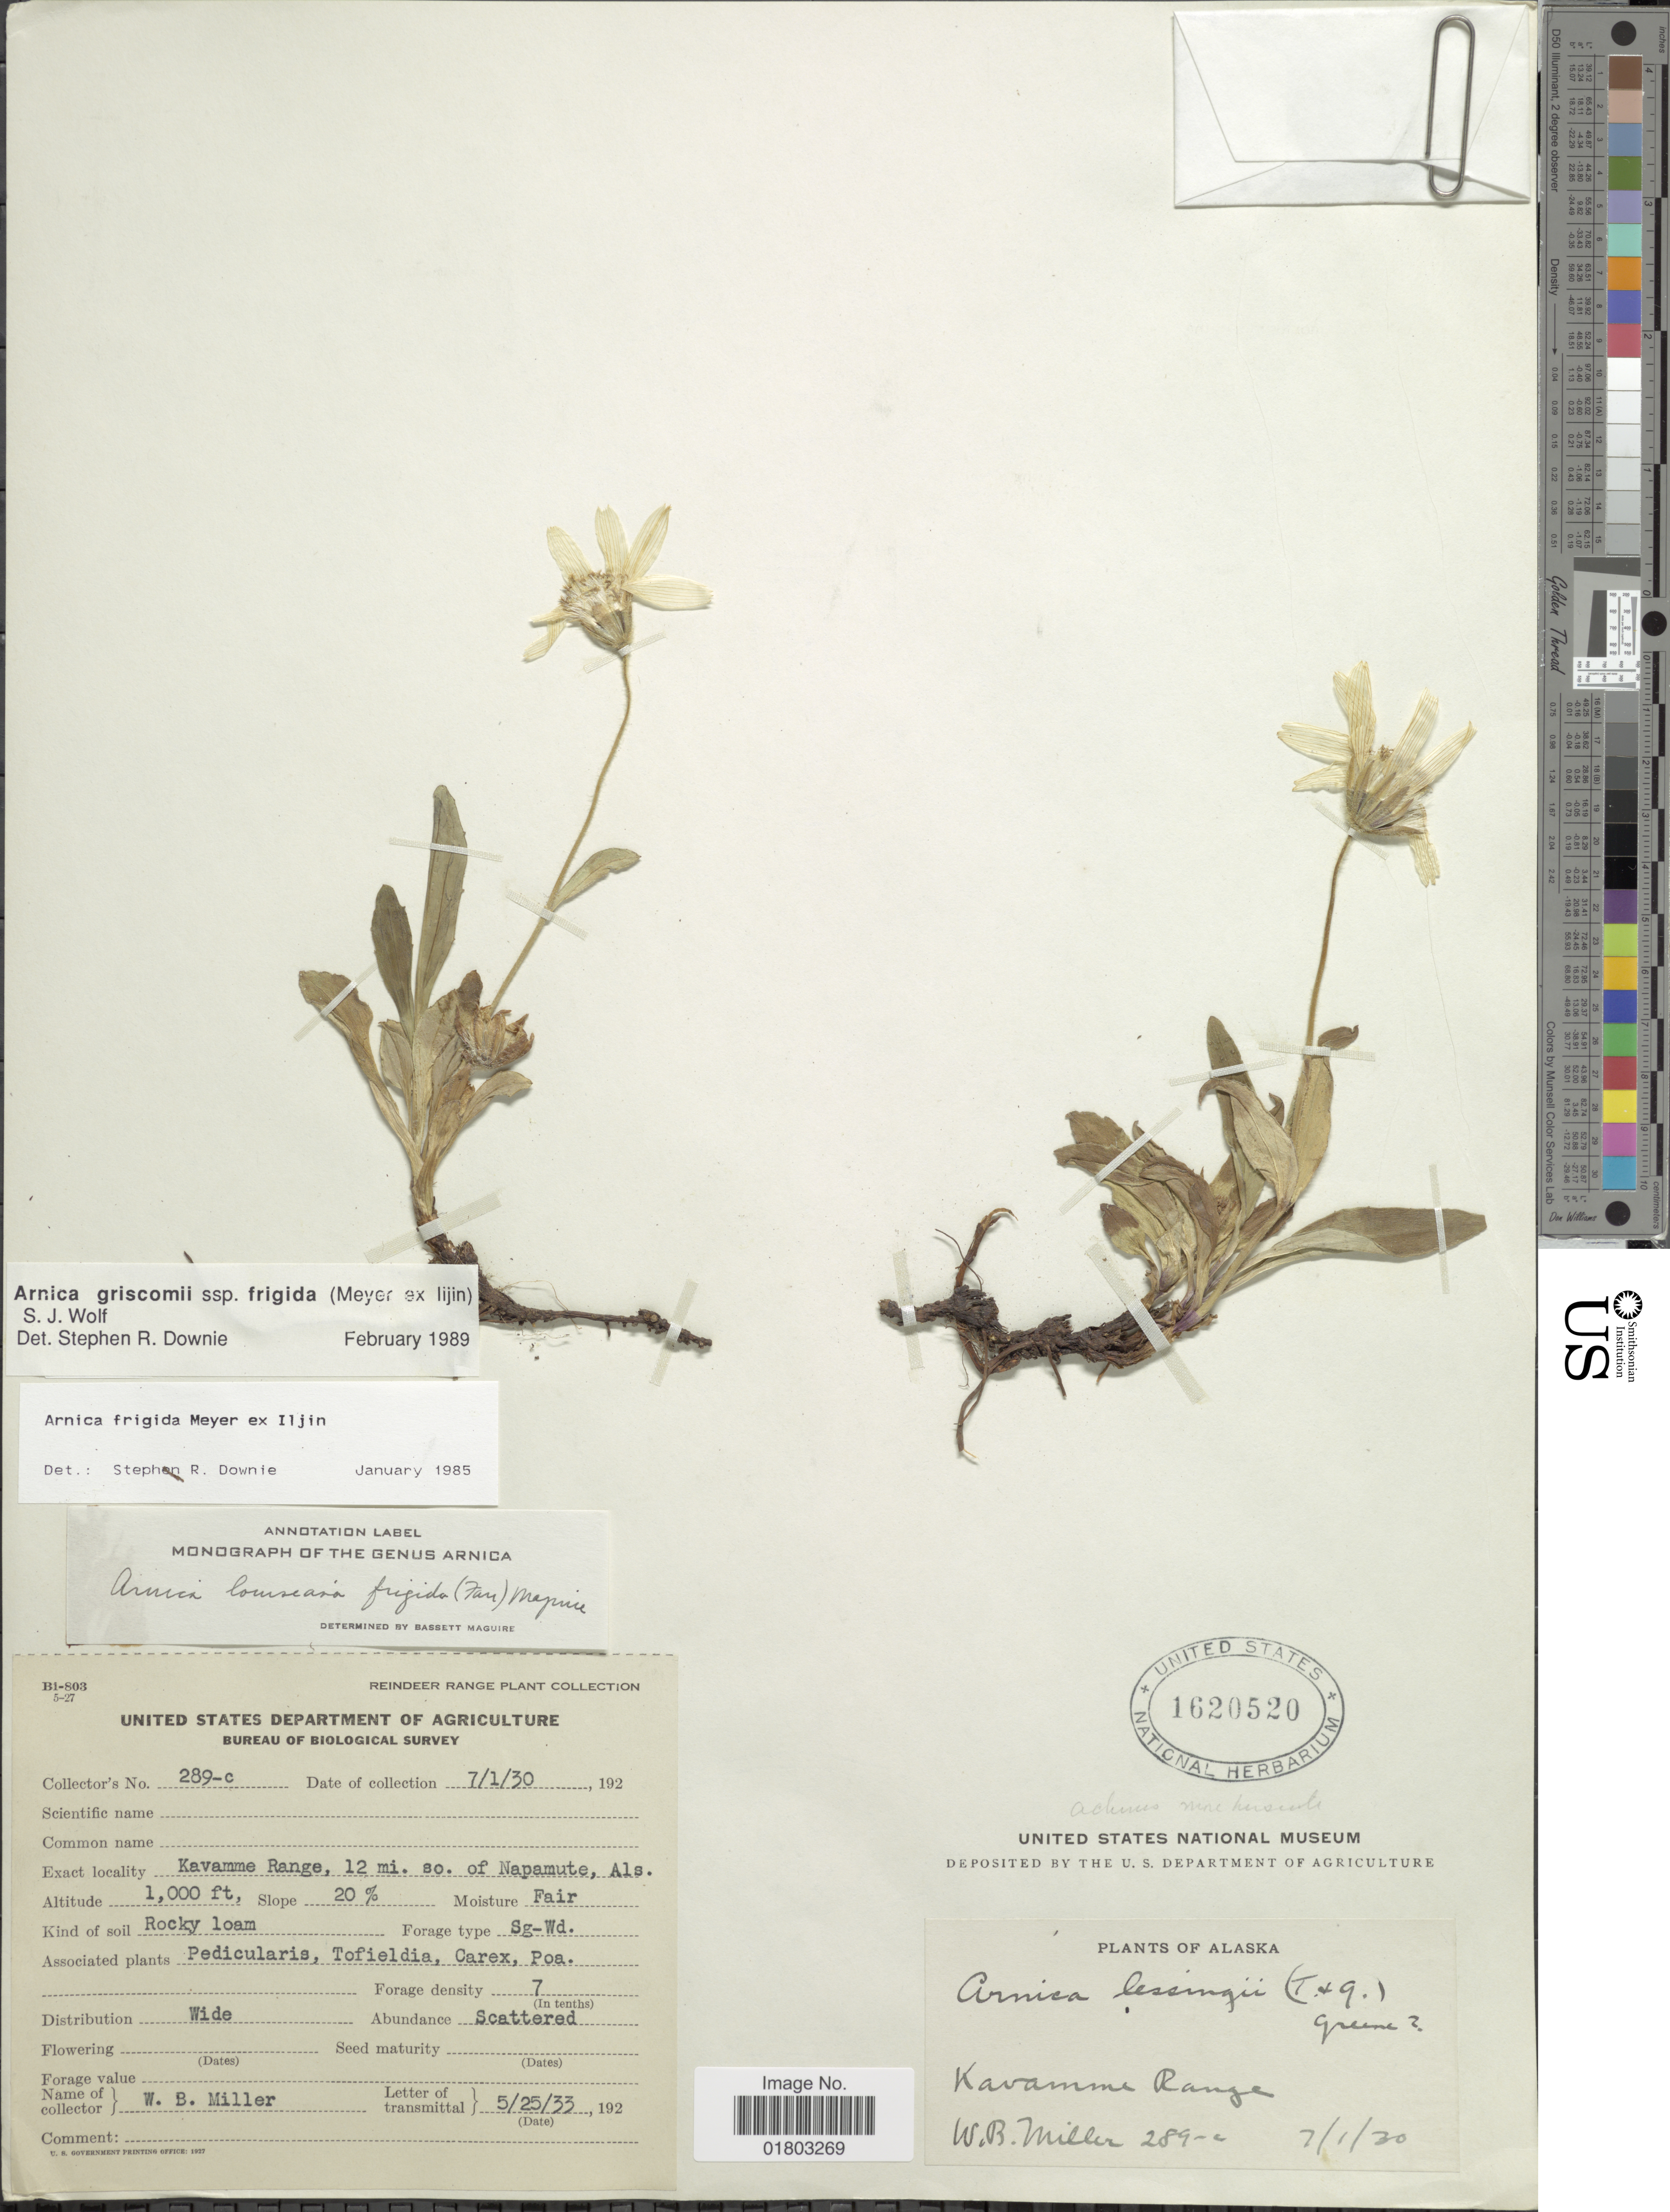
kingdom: Plantae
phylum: Tracheophyta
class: Magnoliopsida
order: Asterales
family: Asteraceae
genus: Arnica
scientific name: Arnica griscomii subsp. frigida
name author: (C.A. Mey. ex Iljin) S.J. Wolf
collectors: W. Miller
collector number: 289-c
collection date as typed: Transcribed d/m/y: 1/7/30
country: United States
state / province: Alaska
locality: Kavamme Range, 12 mi so of Napamute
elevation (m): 305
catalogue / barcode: US 1620520